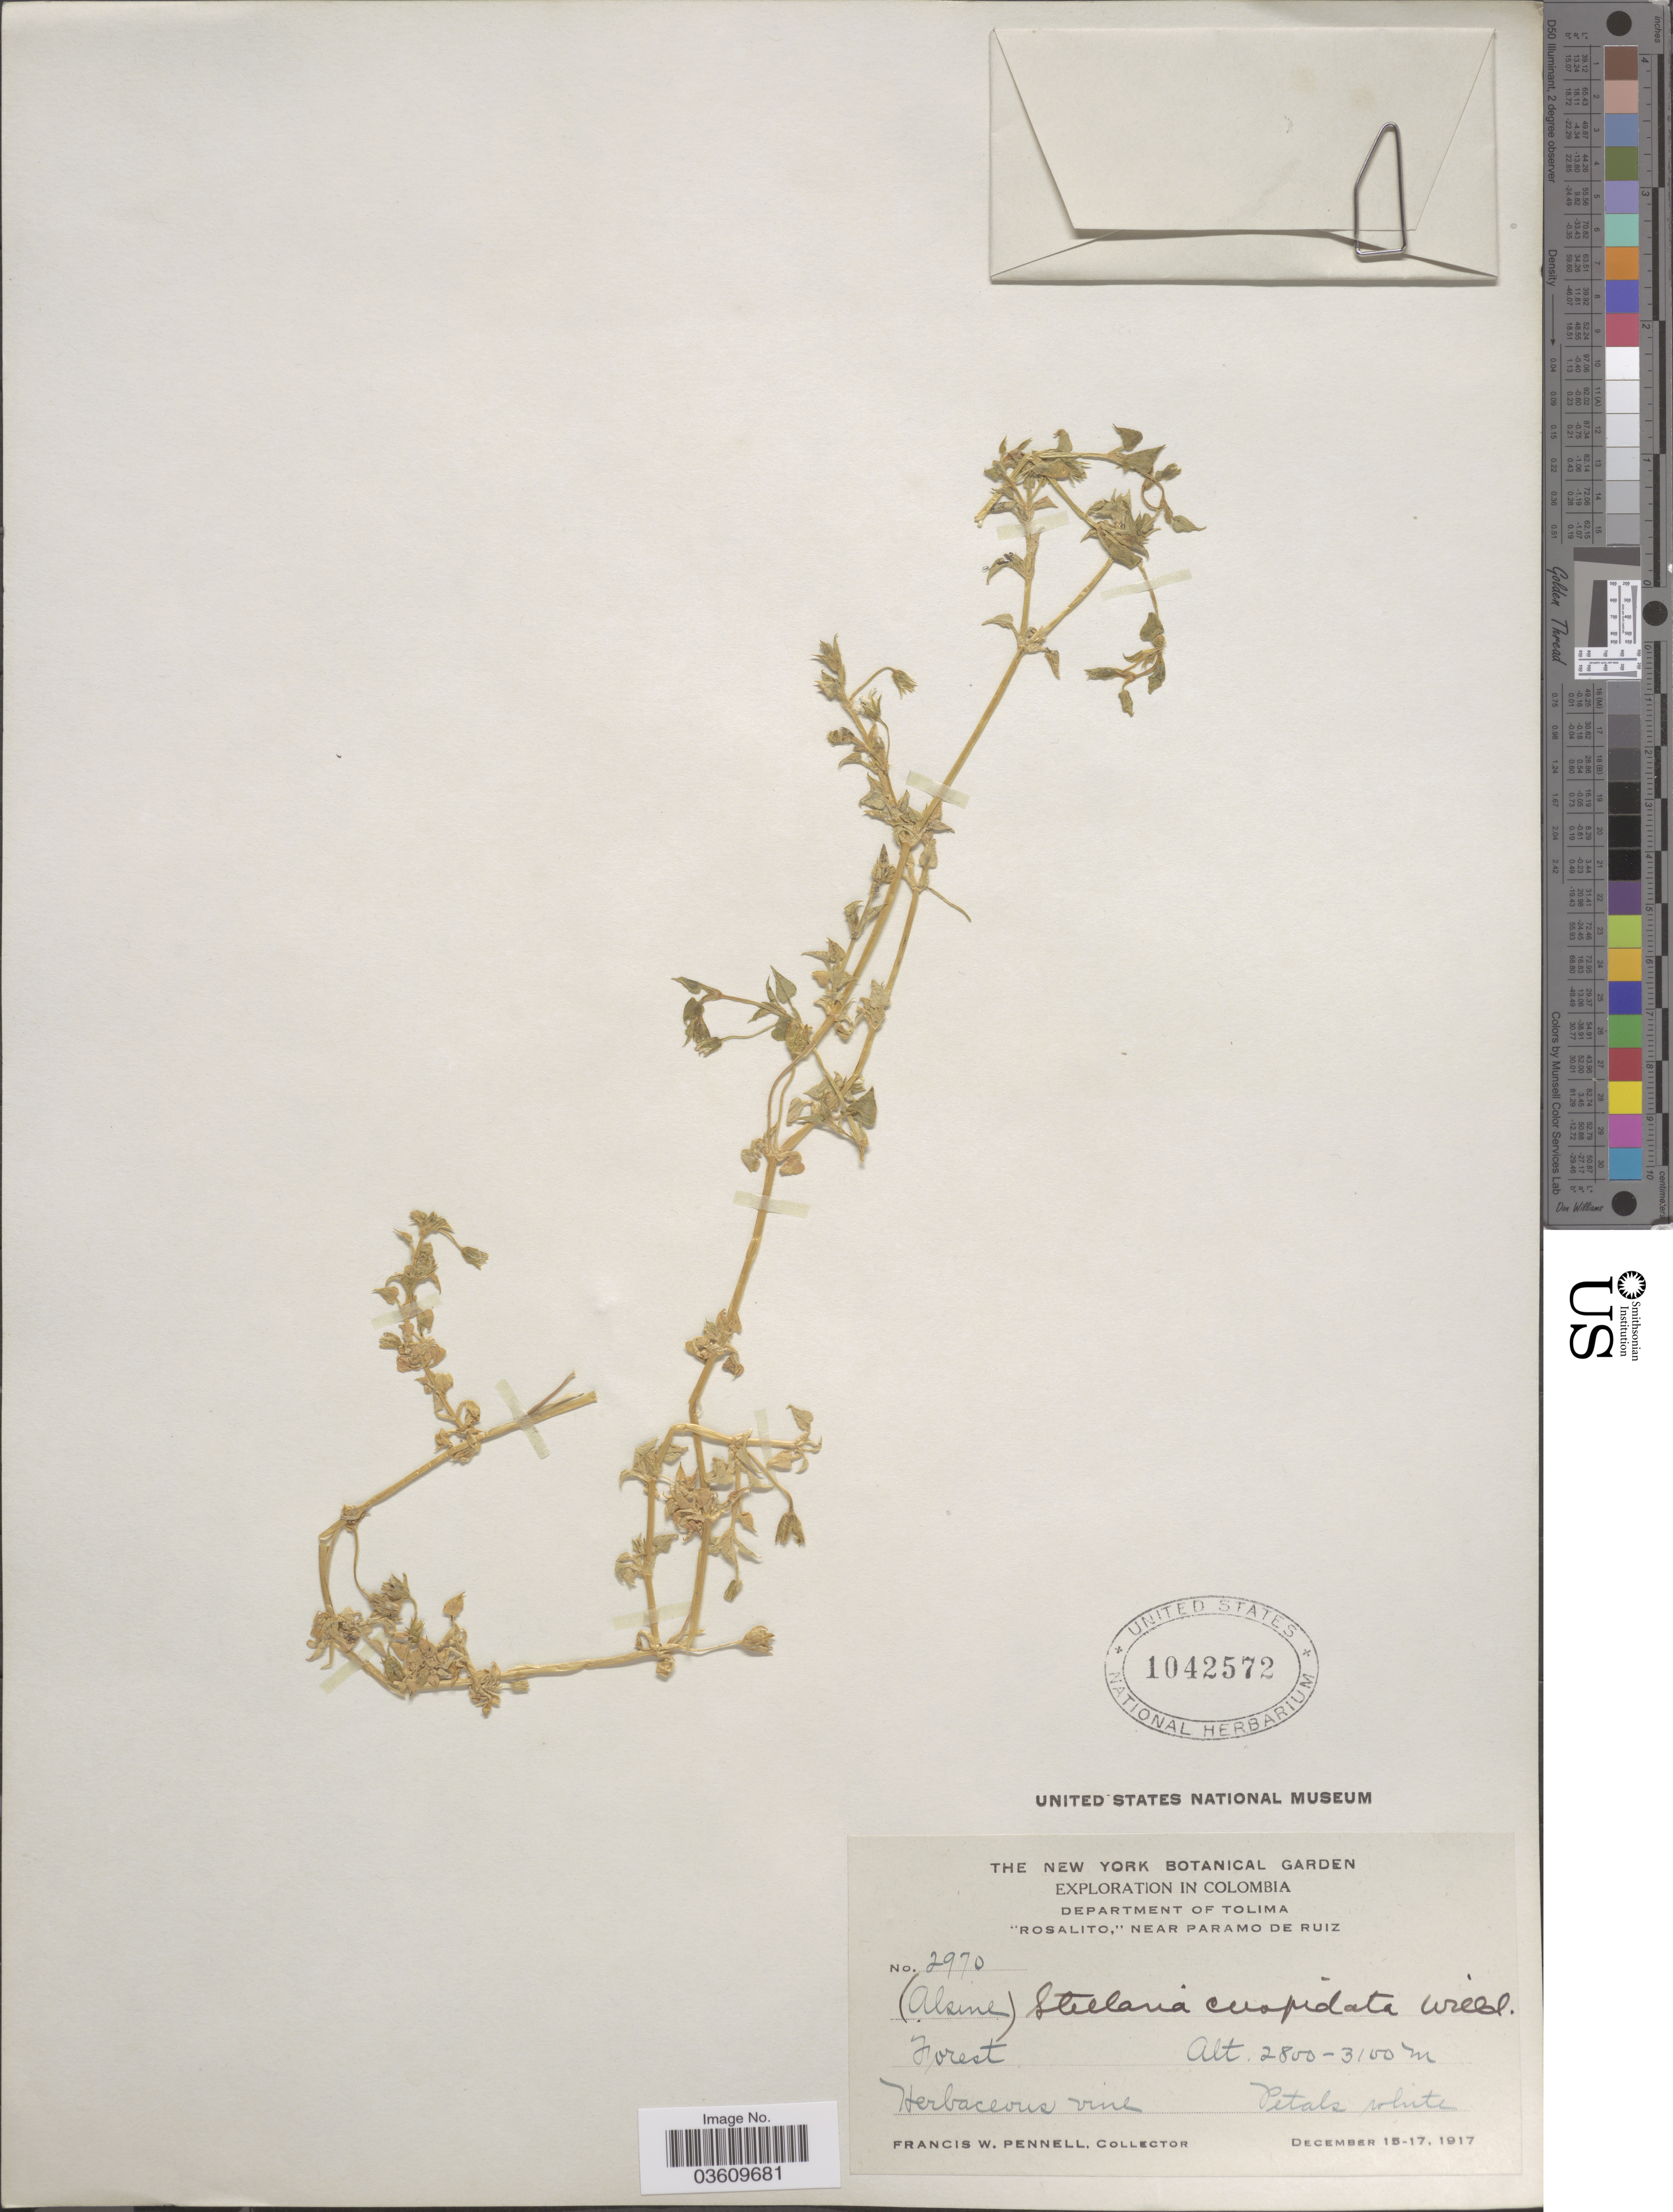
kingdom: Plantae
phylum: Tracheophyta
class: Magnoliopsida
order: Caryophyllales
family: Caryophyllaceae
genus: Stellaria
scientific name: Stellaria cuspidata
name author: Willd. ex Schltdl.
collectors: F. W. Pennell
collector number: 2970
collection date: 1917-12-15/1917-12-17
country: Colombia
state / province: Tolima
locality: Department of Tolima. "Rosalito," Near Paramo de Ruiz.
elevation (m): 2800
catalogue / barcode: US 1042572